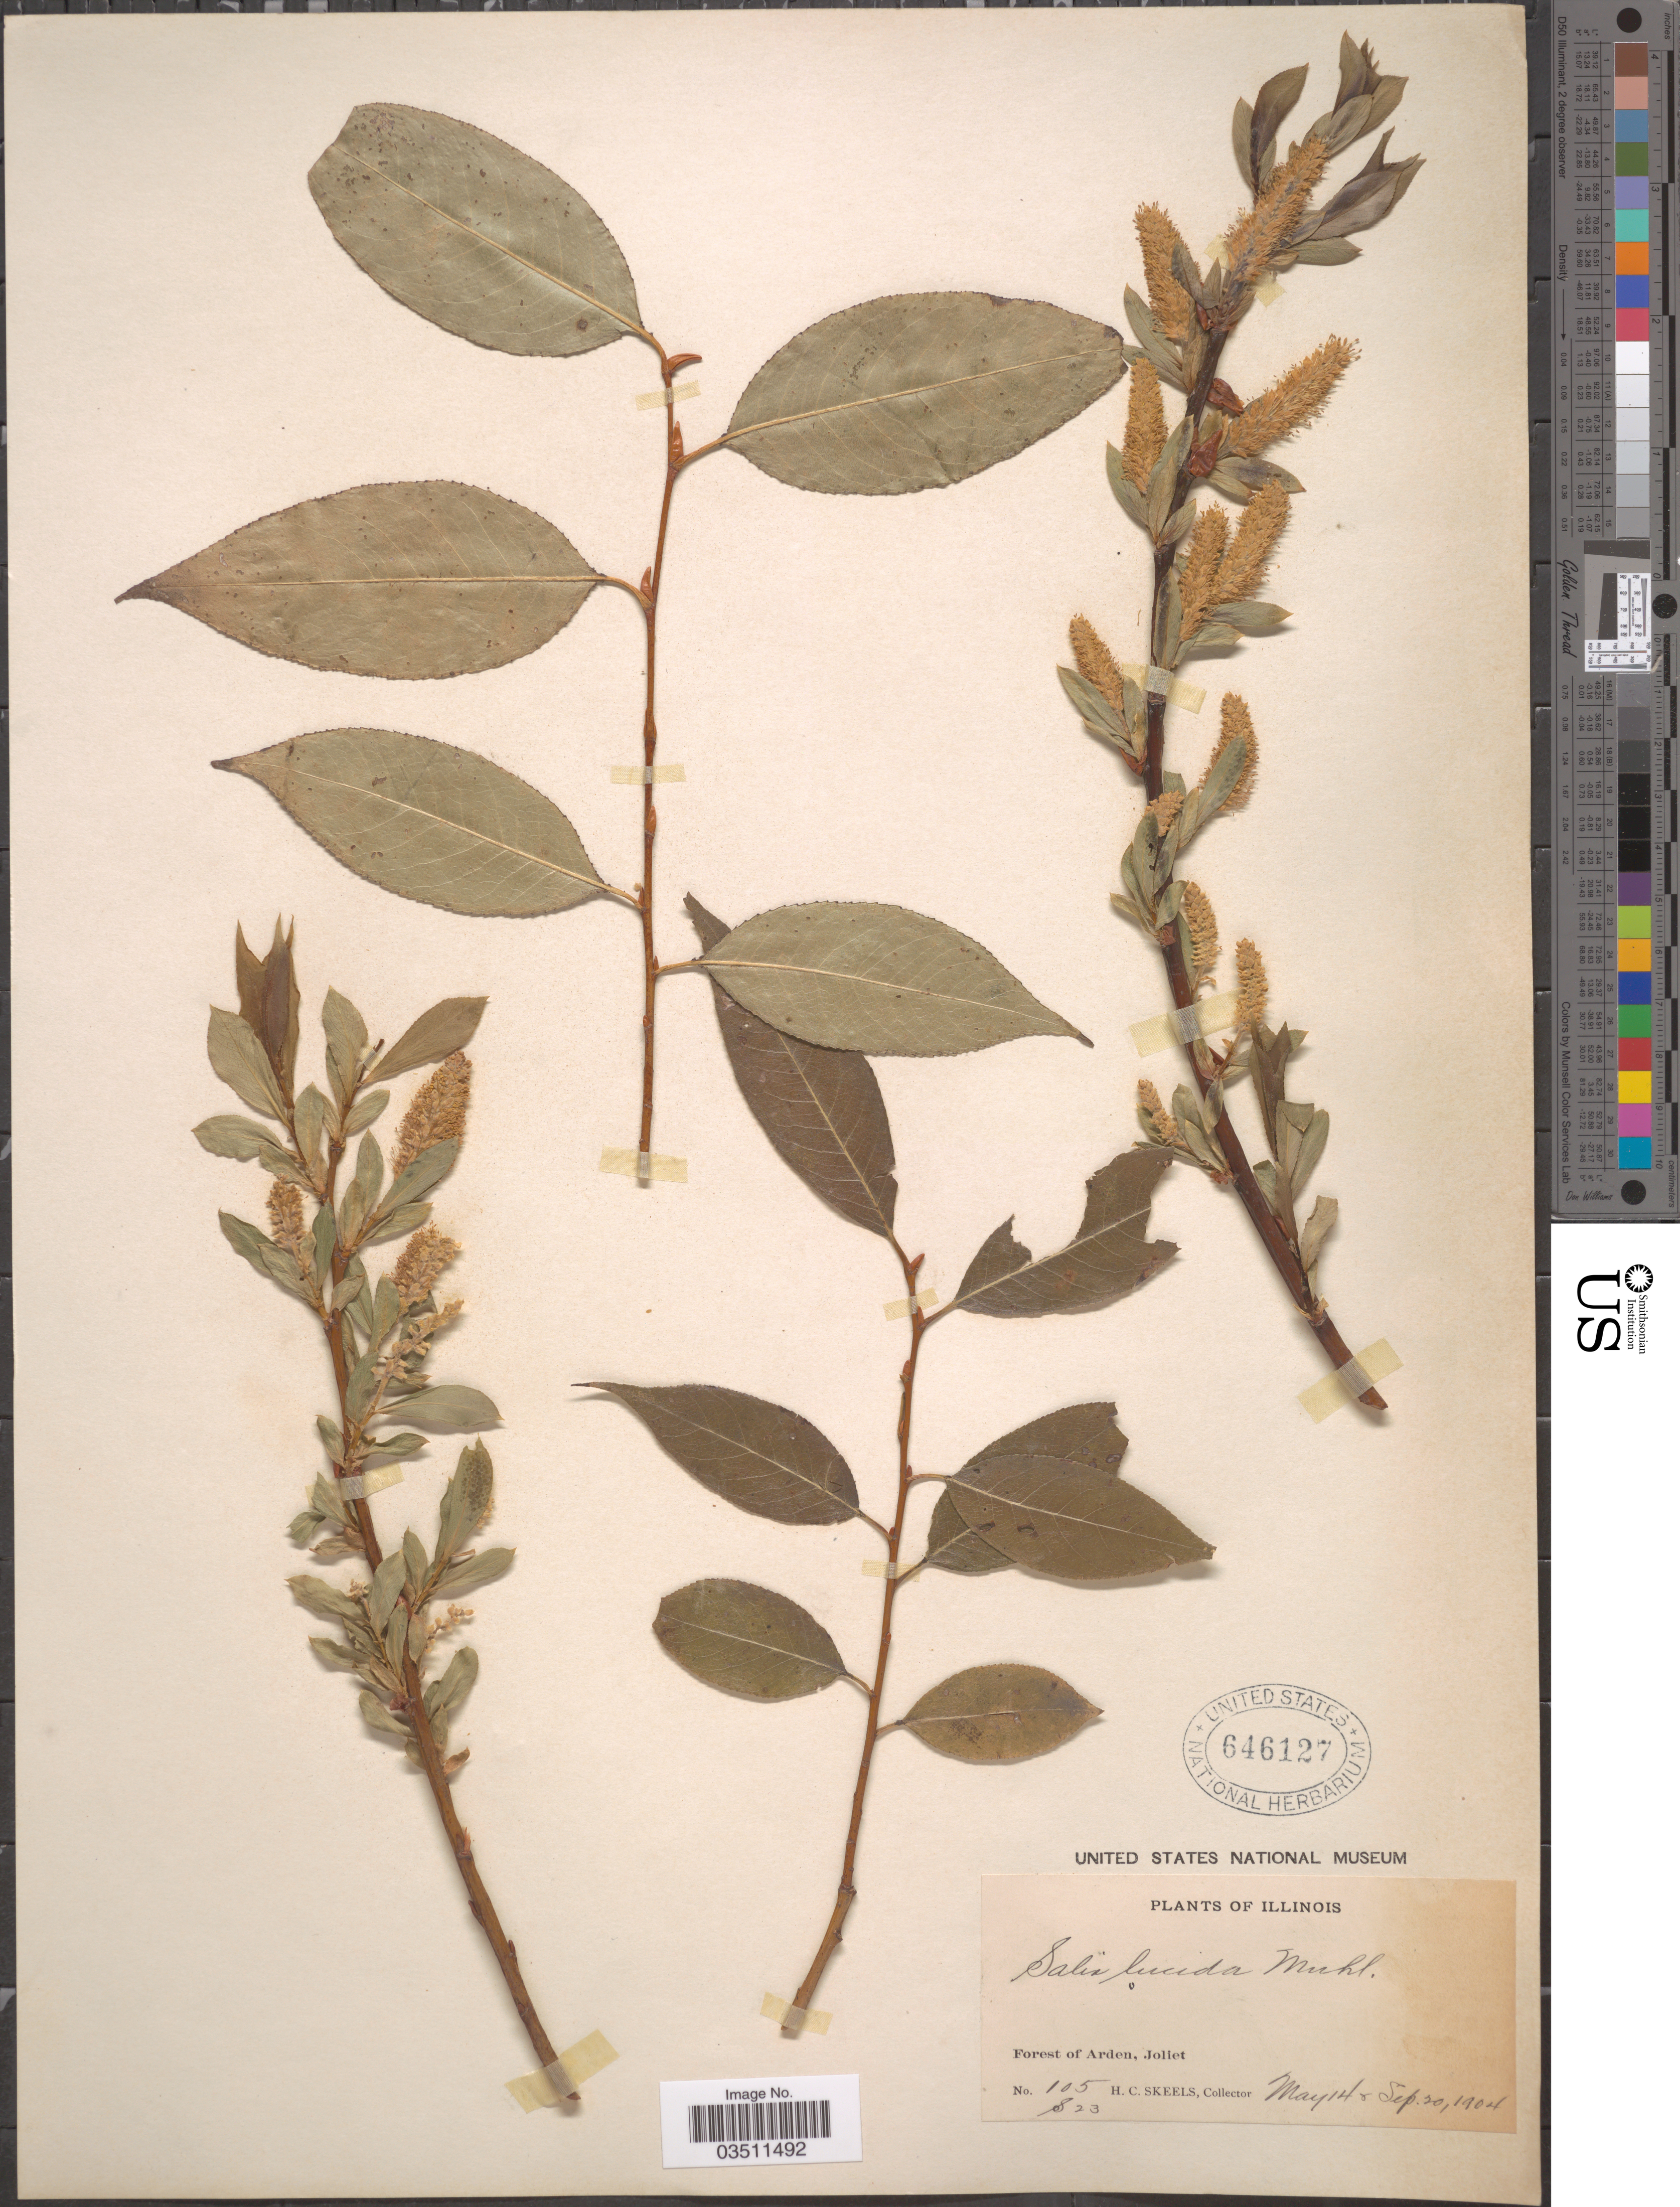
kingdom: Plantae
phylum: Tracheophyta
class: Magnoliopsida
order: Malpighiales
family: Salicaceae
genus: Salix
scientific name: Salix lucida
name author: Muhl.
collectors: H. Skeels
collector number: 105/S23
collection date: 1904-05-14/1904-09-20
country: United States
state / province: Illinois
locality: Forest of Arden, Joliet.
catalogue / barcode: US 646127